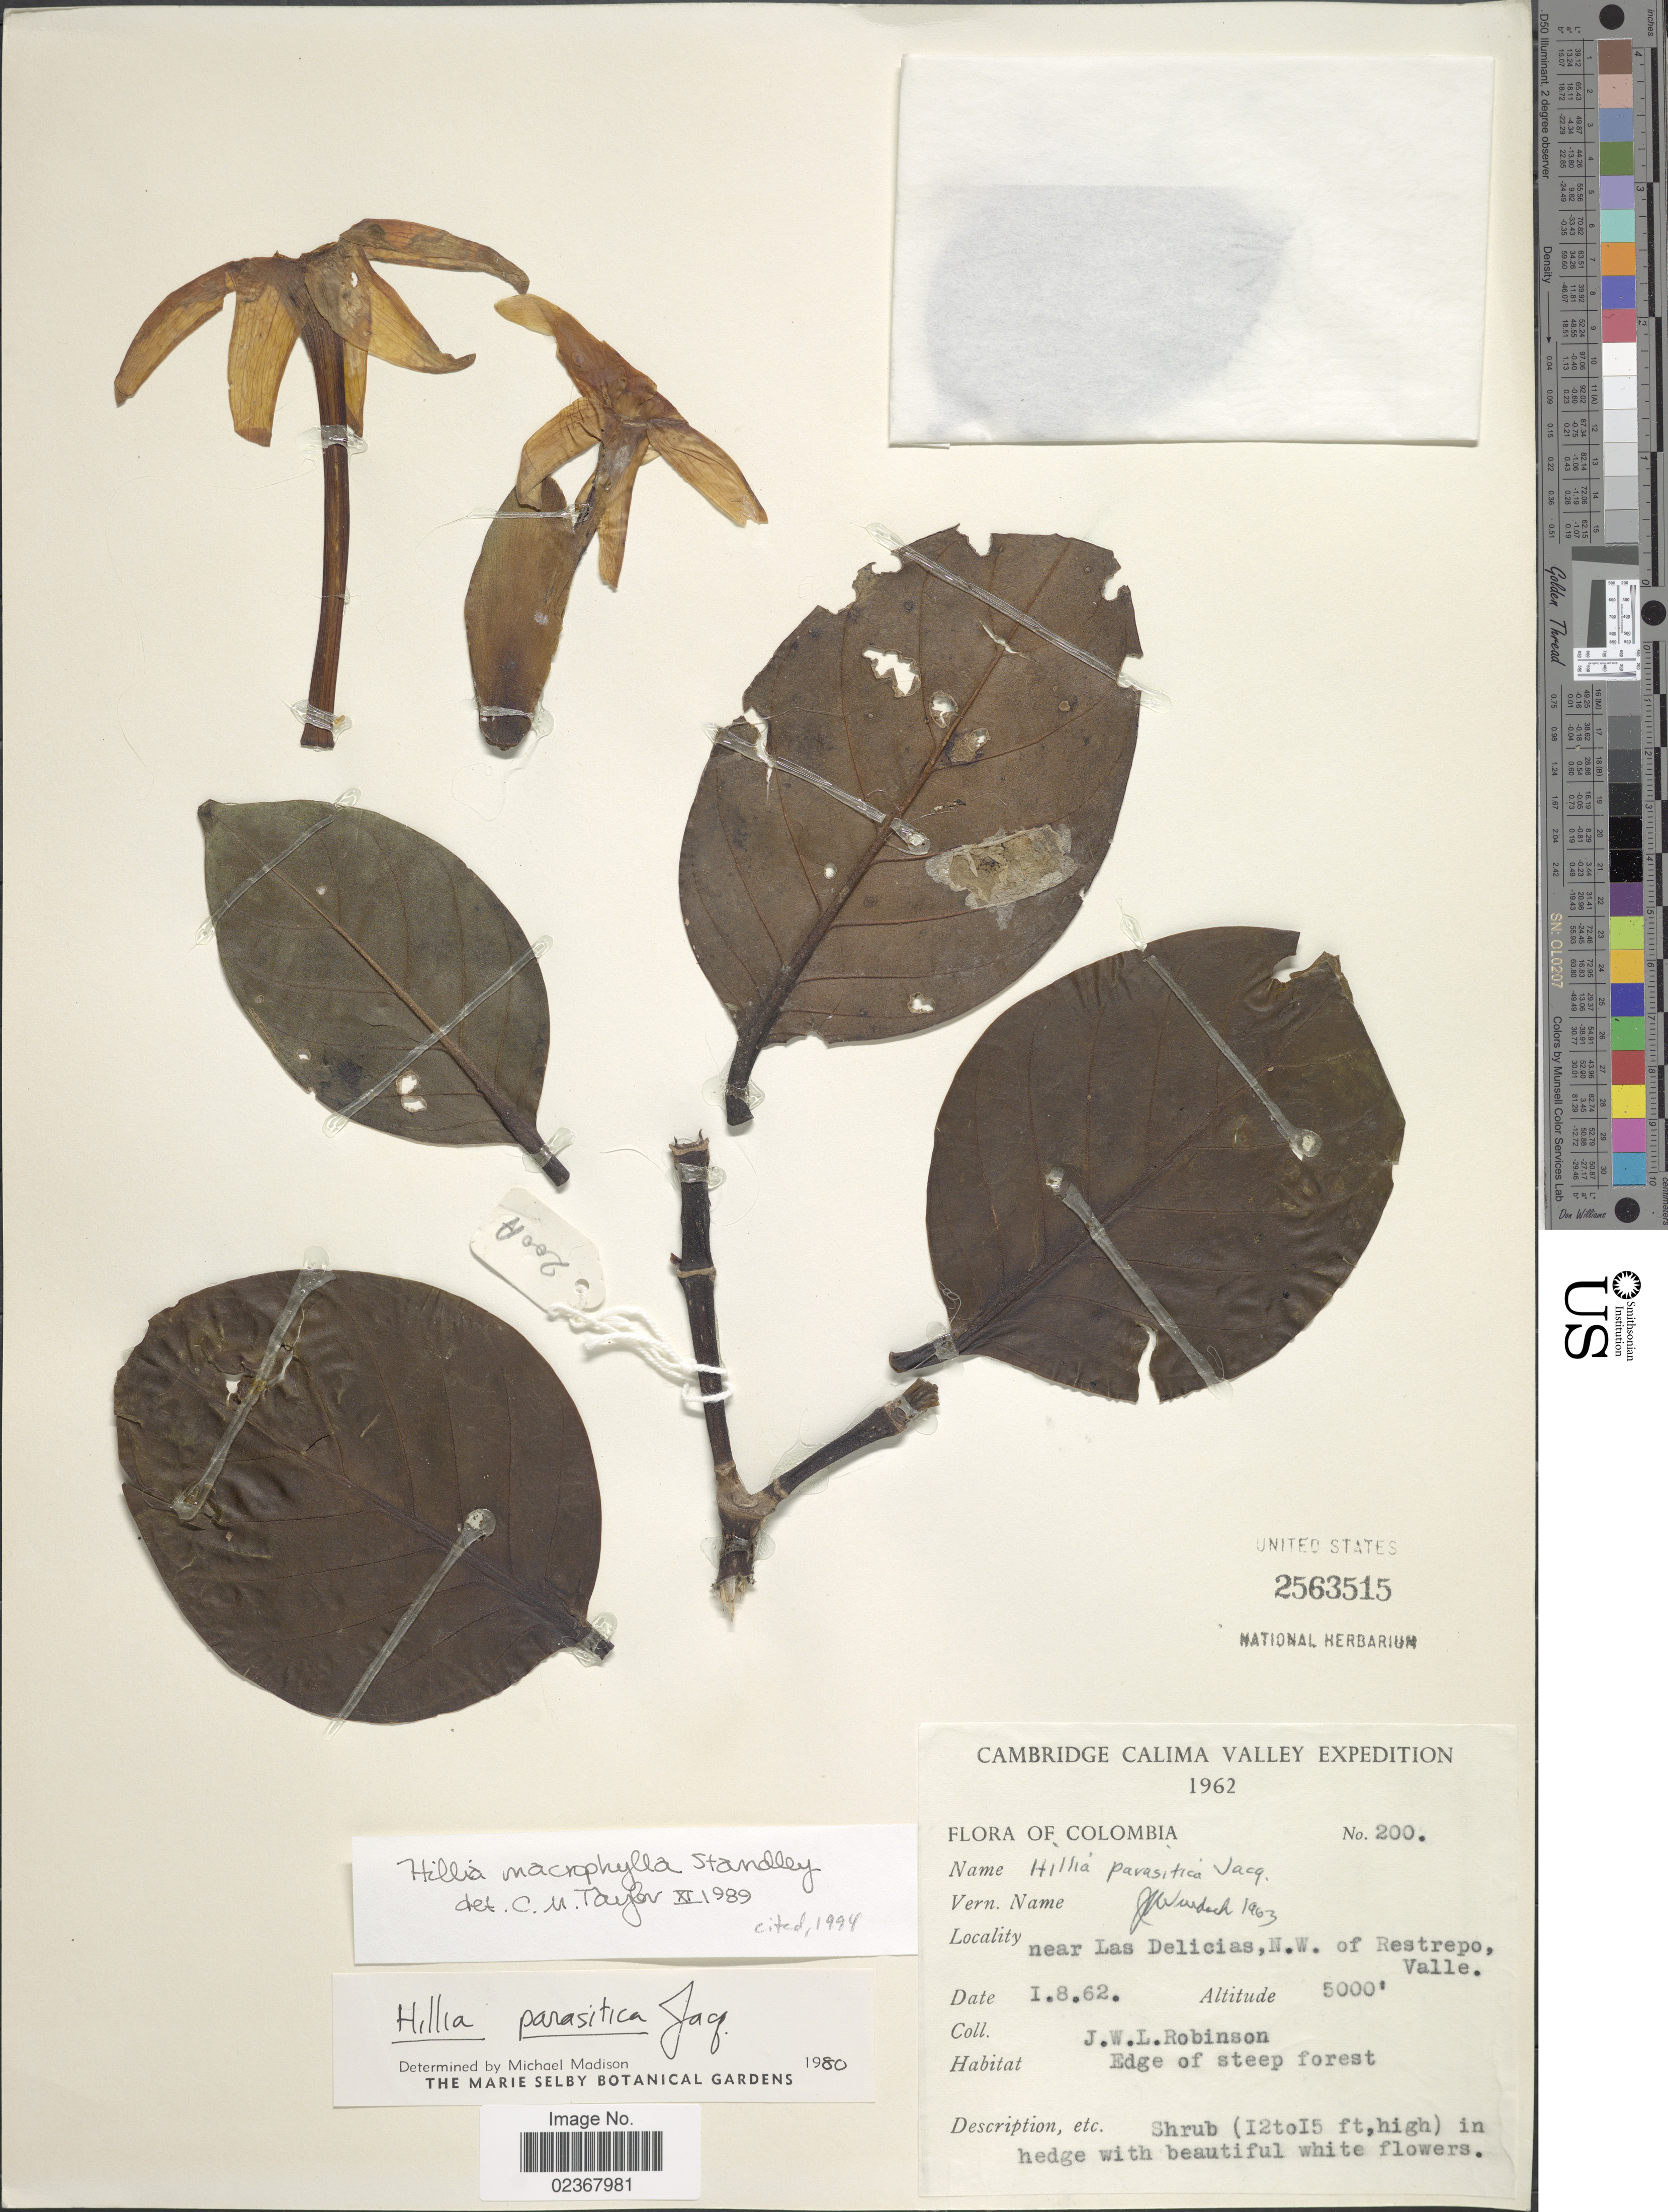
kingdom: Plantae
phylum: Tracheophyta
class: Magnoliopsida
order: Gentianales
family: Rubiaceae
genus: Hillia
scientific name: Hillia macrophylla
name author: Standl.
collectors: J. W. Robinson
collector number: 200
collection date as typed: Transcribed d/m/y: 8/1/62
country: Colombia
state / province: Valle del Cauca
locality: Near Las Delicias, N.W. of Restrepo, Valle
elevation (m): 1524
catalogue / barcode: US 2563515